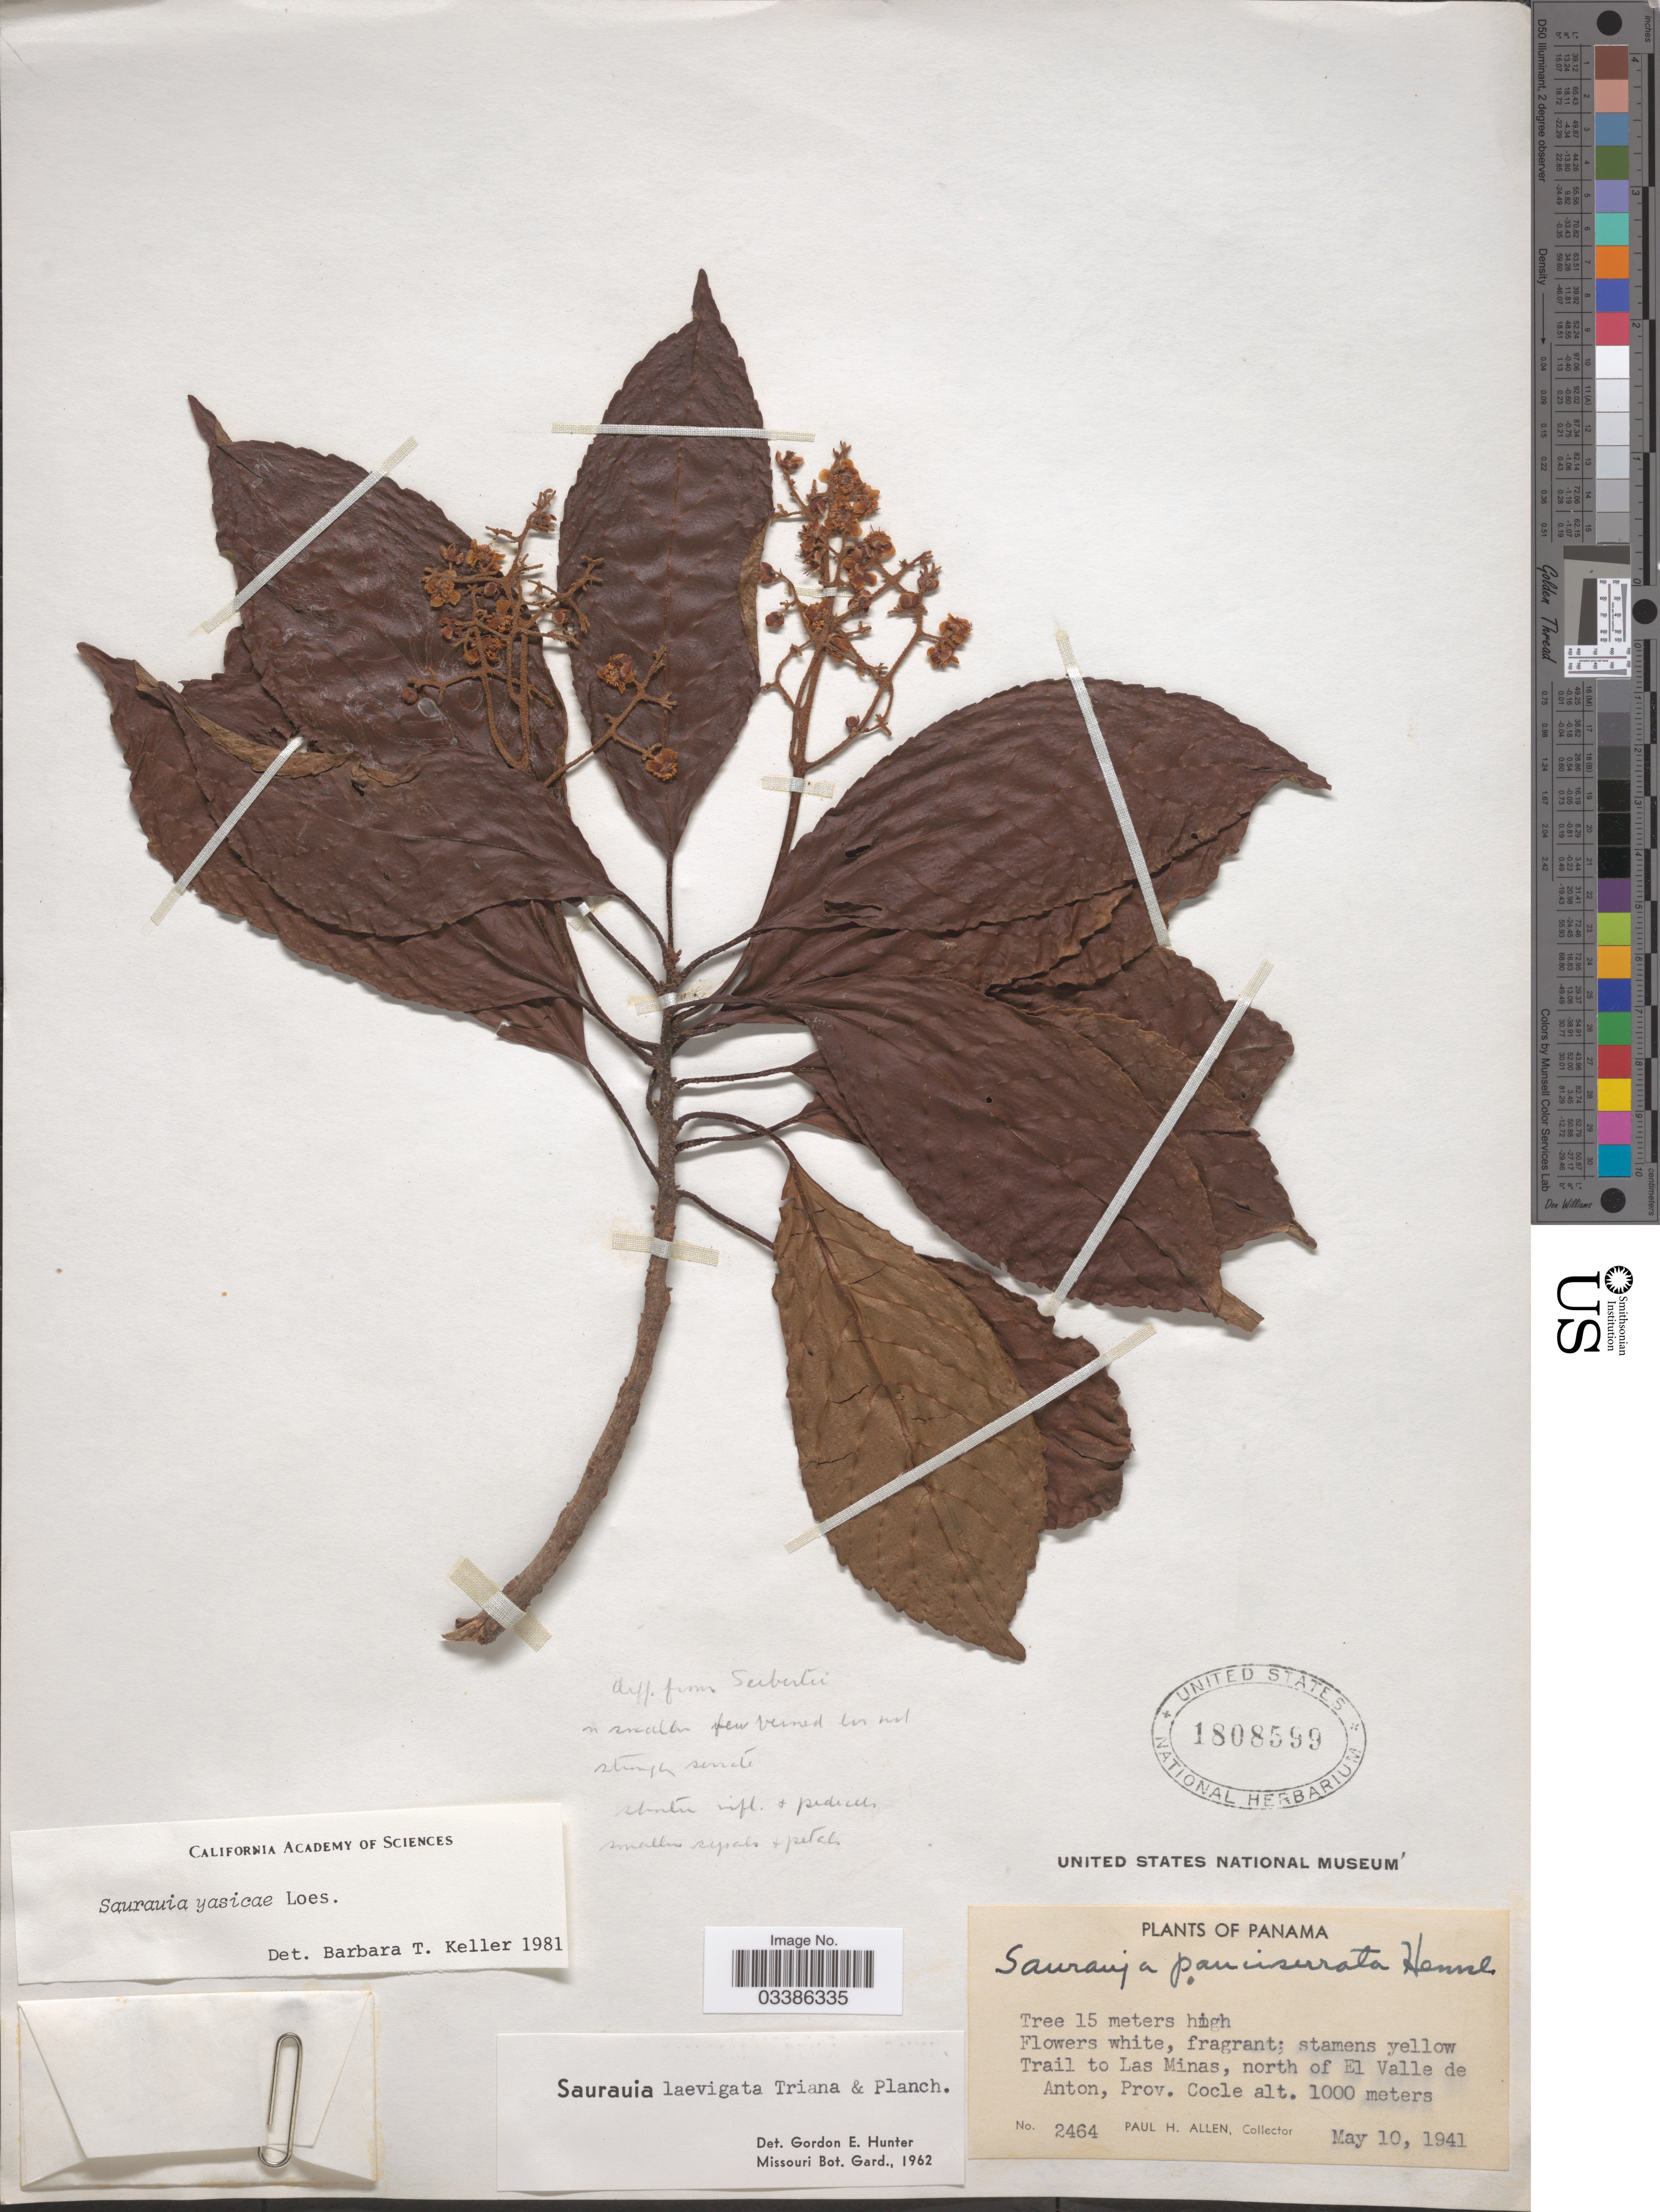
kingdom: Plantae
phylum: Tracheophyta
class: Magnoliopsida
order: Ericales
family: Actinidiaceae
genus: Saurauia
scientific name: Saurauia yasicae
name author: Loes.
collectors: P. H. Allen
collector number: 2464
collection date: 1941-05-10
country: Panama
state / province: Coclé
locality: Trail to Las Minas, north of El Valle de Anton.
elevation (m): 1000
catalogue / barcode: US 1808599